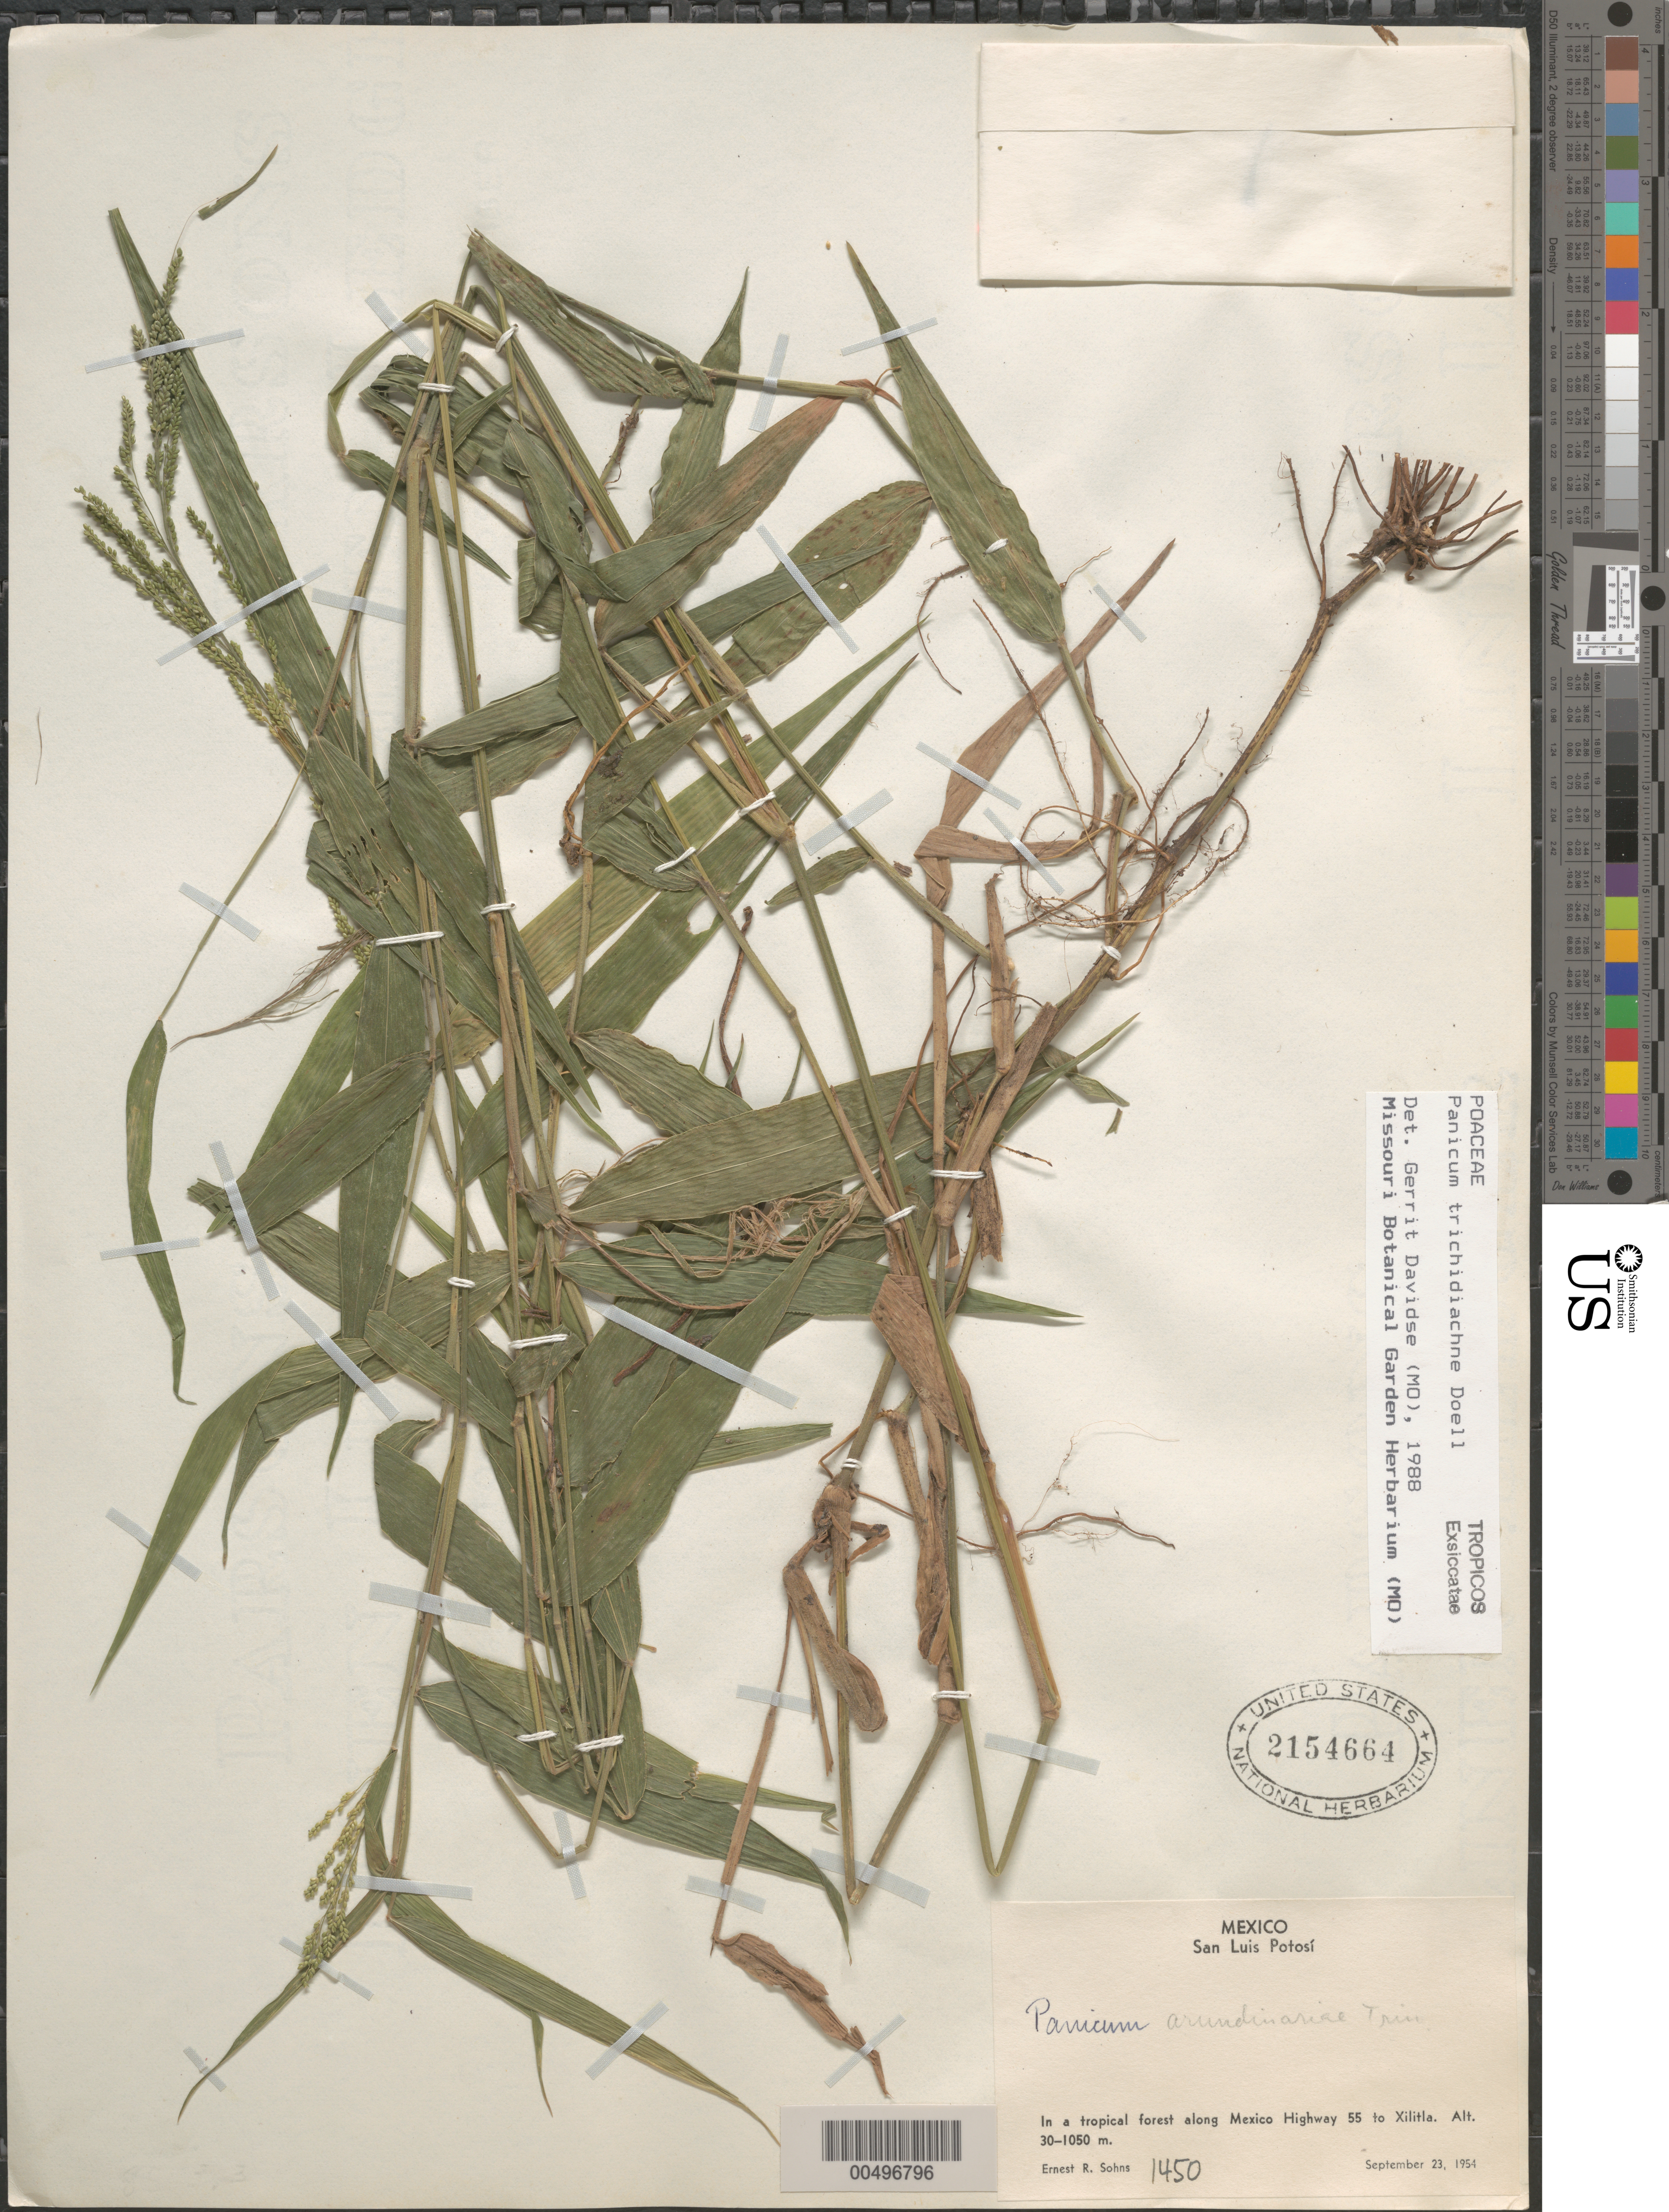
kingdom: Plantae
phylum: Tracheophyta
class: Liliopsida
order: Poales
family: Poaceae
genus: Panicum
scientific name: Panicum trichidiachne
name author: Döll in Mart.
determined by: Davidse, Gerrit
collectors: E. R. Sohns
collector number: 1450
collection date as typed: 23 Sep 1954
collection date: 1954-09-23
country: Mexico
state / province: San Luis Potosi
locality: Along Mexico Hwy 55 to Xilitla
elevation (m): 30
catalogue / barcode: US 2154664